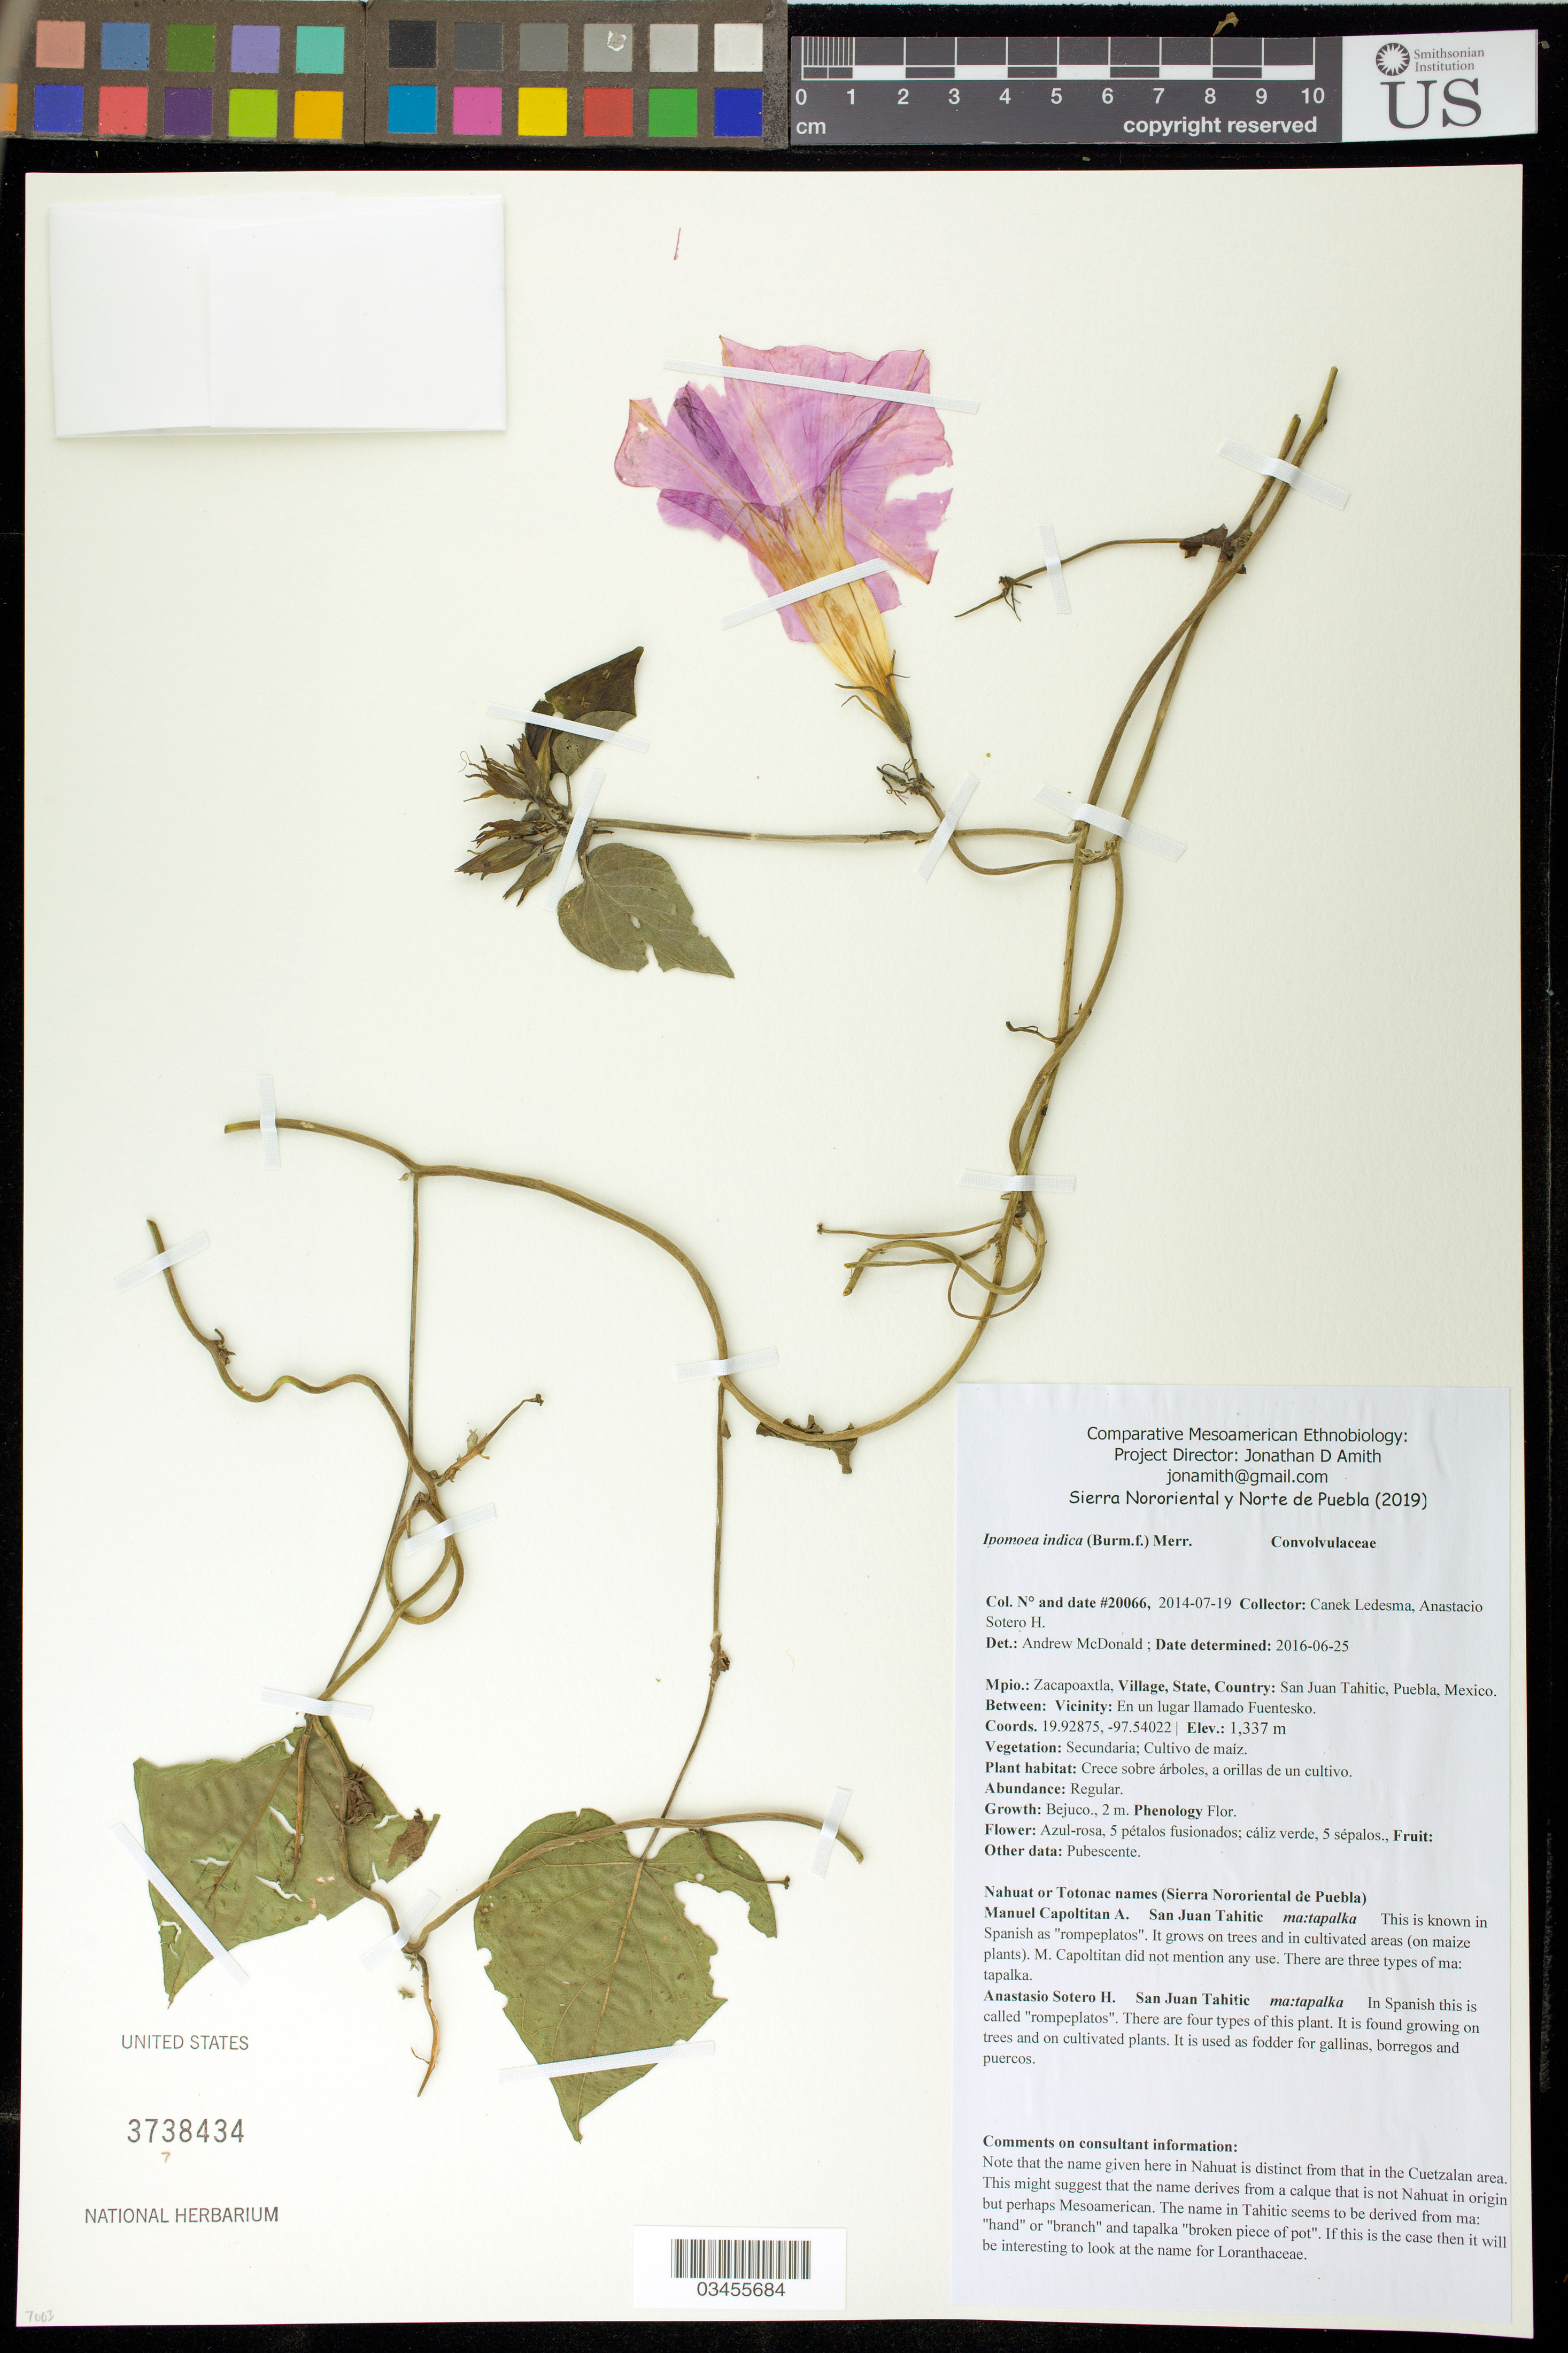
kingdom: Plantae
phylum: Tracheophyta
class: Magnoliopsida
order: Solanales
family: Convolvulaceae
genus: Ipomoea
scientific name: Ipomoea indica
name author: (Burm.) Merr.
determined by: McDonald, A.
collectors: Canek Ledesma C.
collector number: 20066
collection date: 2014-07-19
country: México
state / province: Puebla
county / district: Zacapoaxtla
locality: PUEBLO: San Juan Tahitic; LOCALIDAD EXACTA: Lugar llamado Fuentesko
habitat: Cultivo de maíz; sobre árboles, a orillas de un cultivo.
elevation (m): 1337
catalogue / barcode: US 3738434